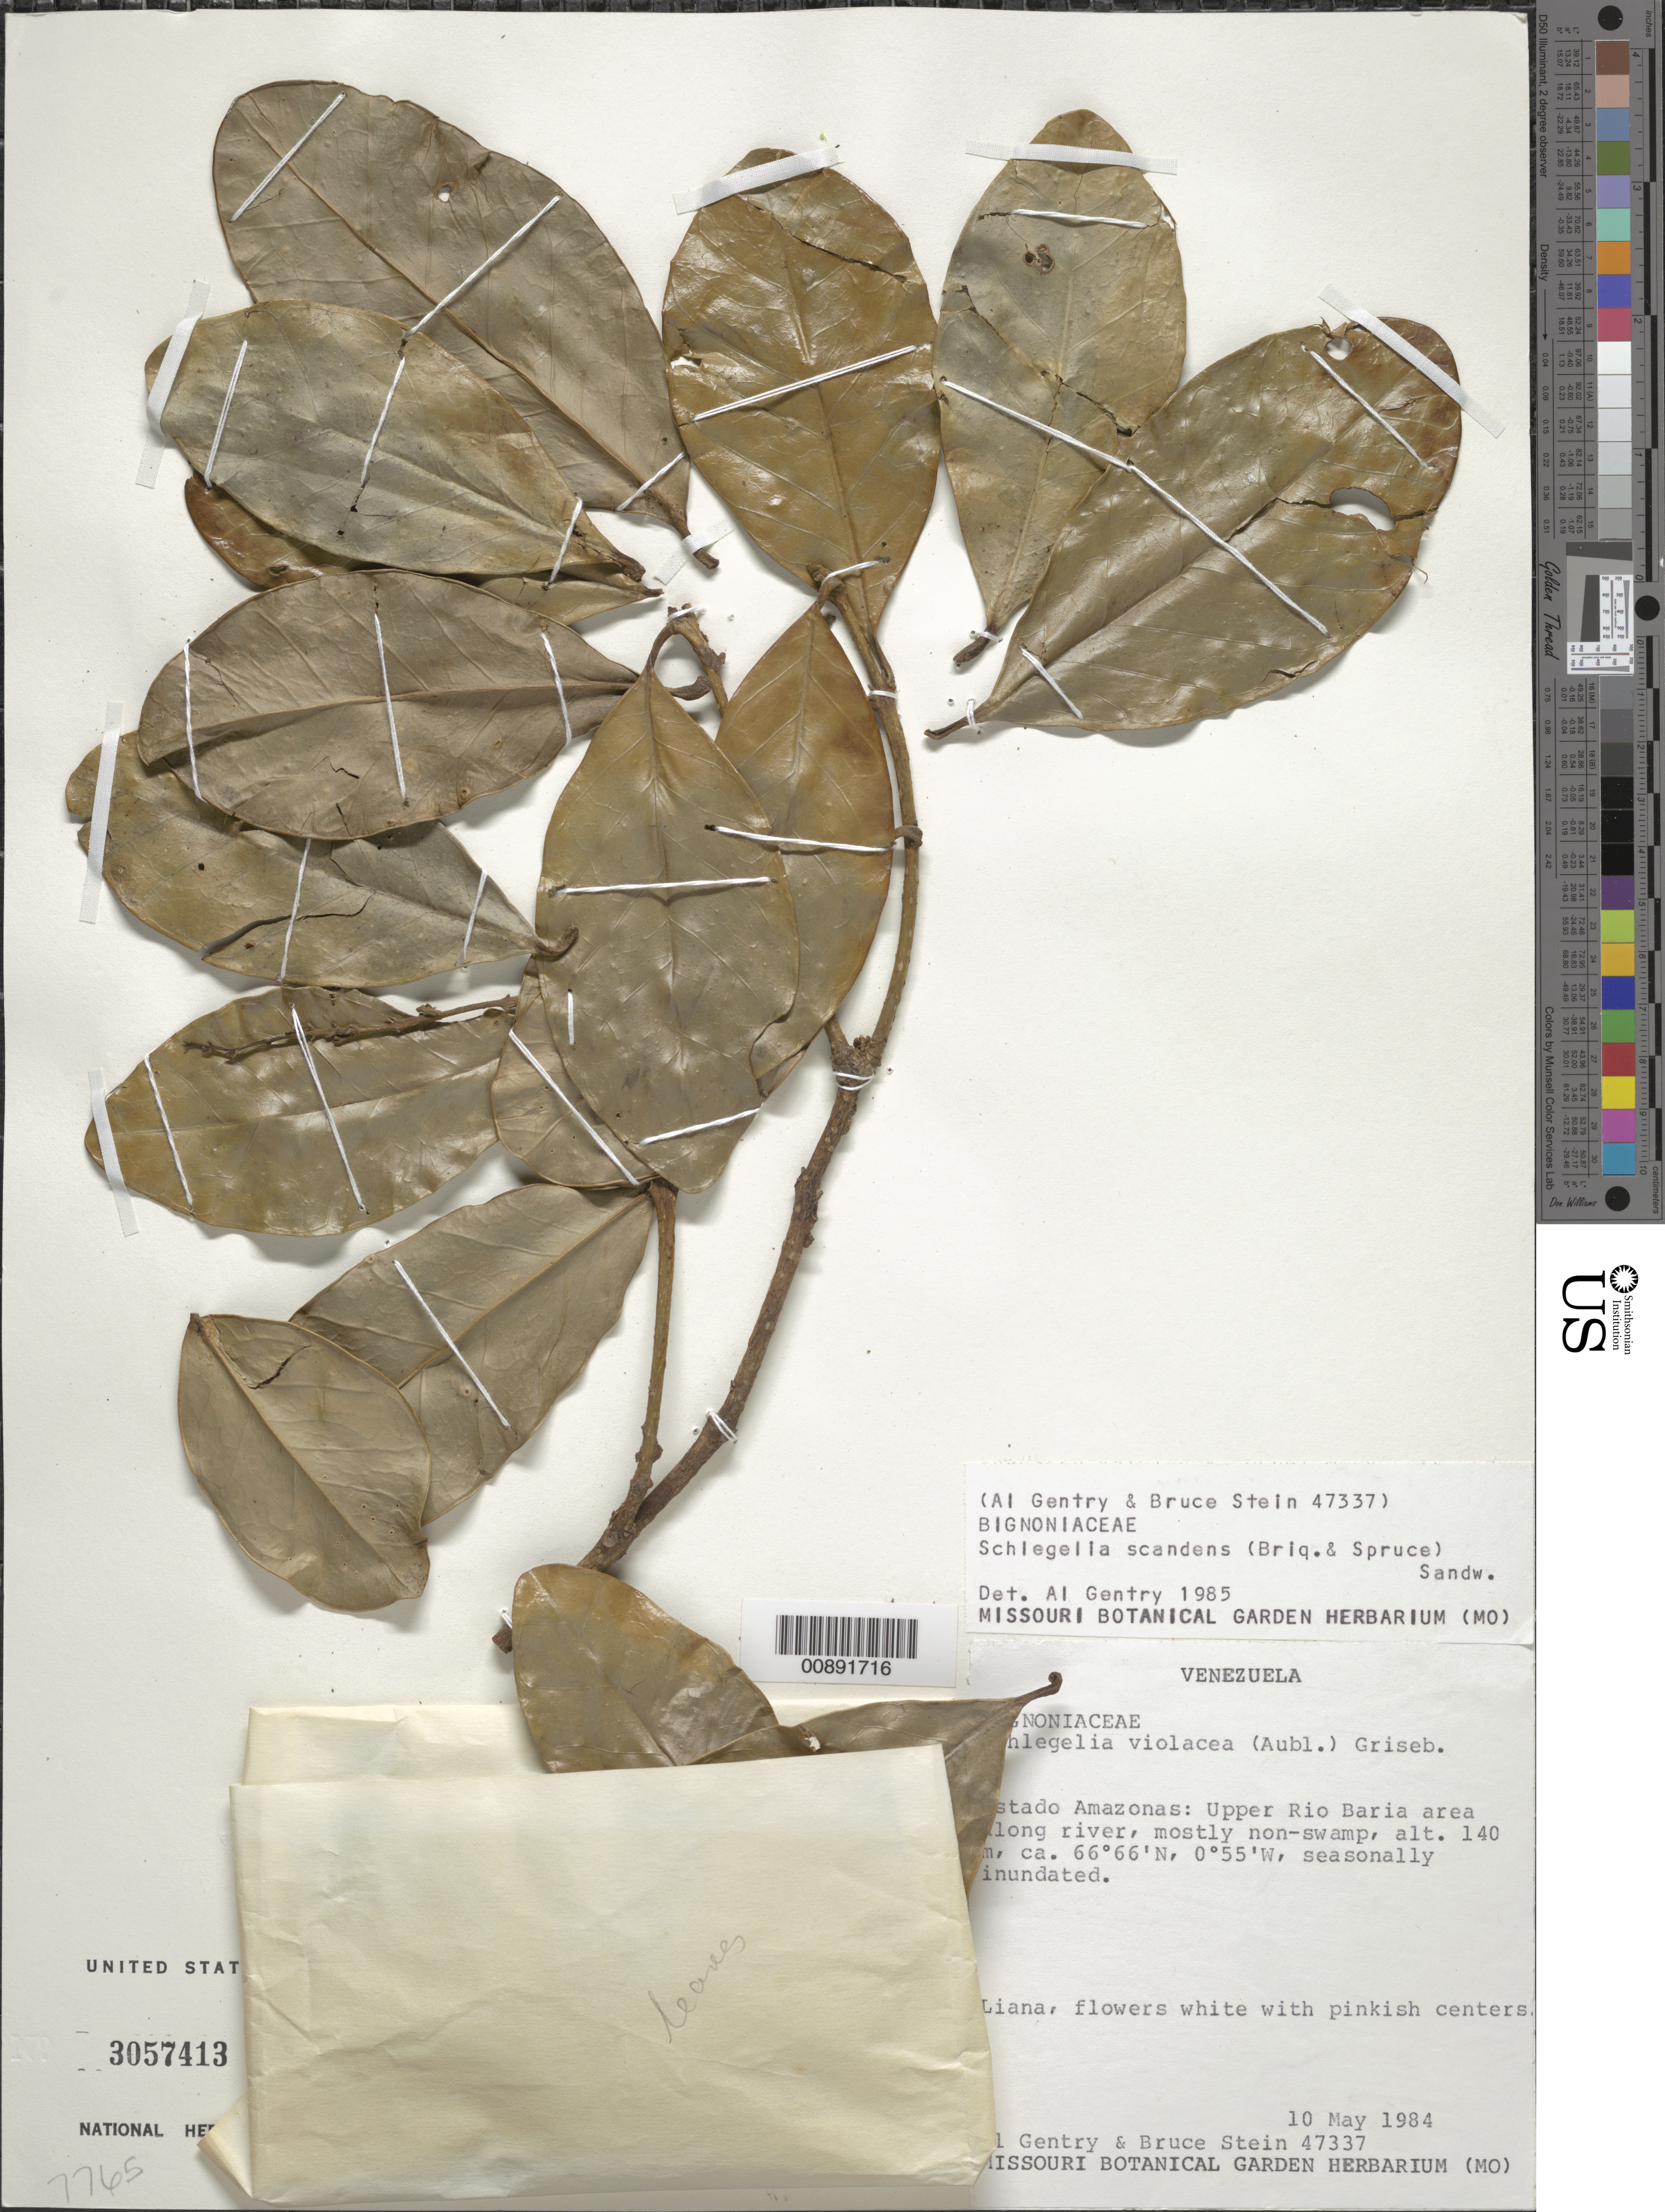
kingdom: Plantae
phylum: Tracheophyta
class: Magnoliopsida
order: Lamiales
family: Schlegeliaceae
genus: Schlegelia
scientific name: Schlegelia scandens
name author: (Briq. & Spruce) Sandwith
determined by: Gentry, A. H.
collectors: A. H. Gentry & B. Stein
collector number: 47337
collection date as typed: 10-May-84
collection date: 1984-05-10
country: Venezuela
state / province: Amazonas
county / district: Río Negro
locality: Río Baria, upper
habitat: Area along river, mostly non-swamp, seasonally inundated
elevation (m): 140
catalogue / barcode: US 3057413